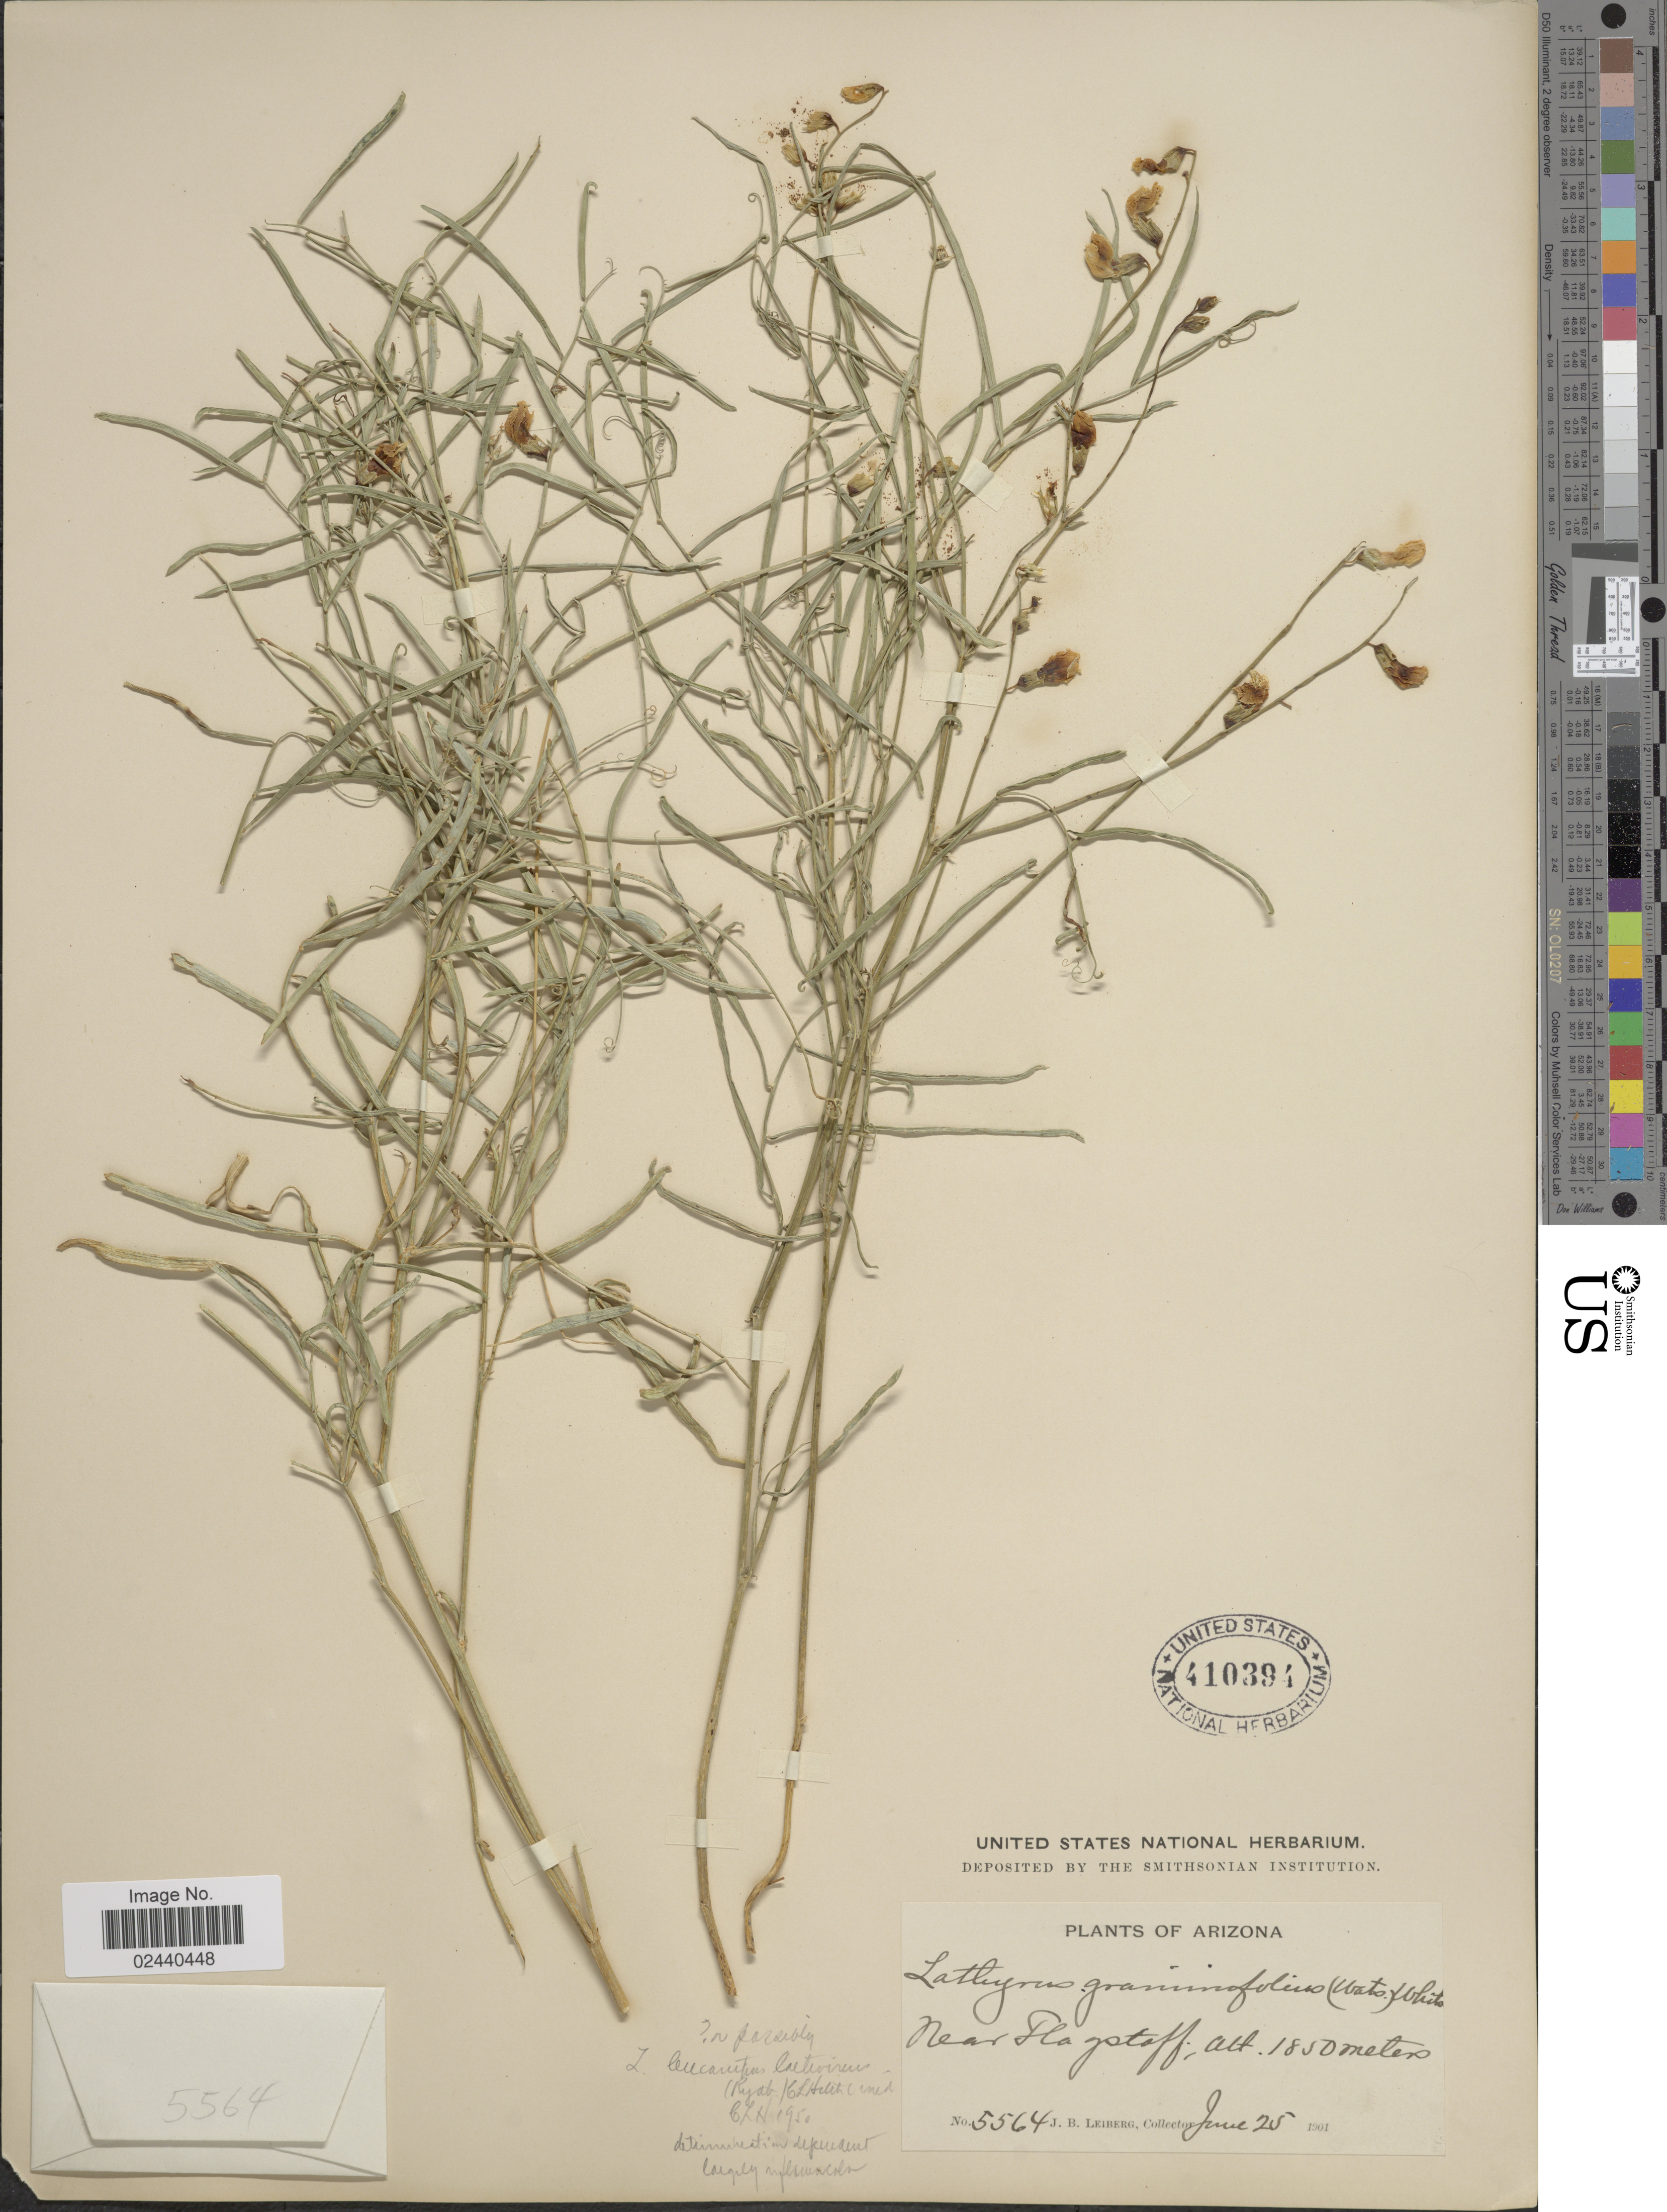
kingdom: Plantae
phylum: Tracheophyta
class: Magnoliopsida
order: Fabales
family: Fabaceae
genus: Lathyrus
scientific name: Lathyrus graminifolius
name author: (S. Watson) T.G. White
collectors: J. B. Leiberg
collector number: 5564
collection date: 1901-06-25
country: United States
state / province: Arizona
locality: Near Flagstaff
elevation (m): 1850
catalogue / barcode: US 410394